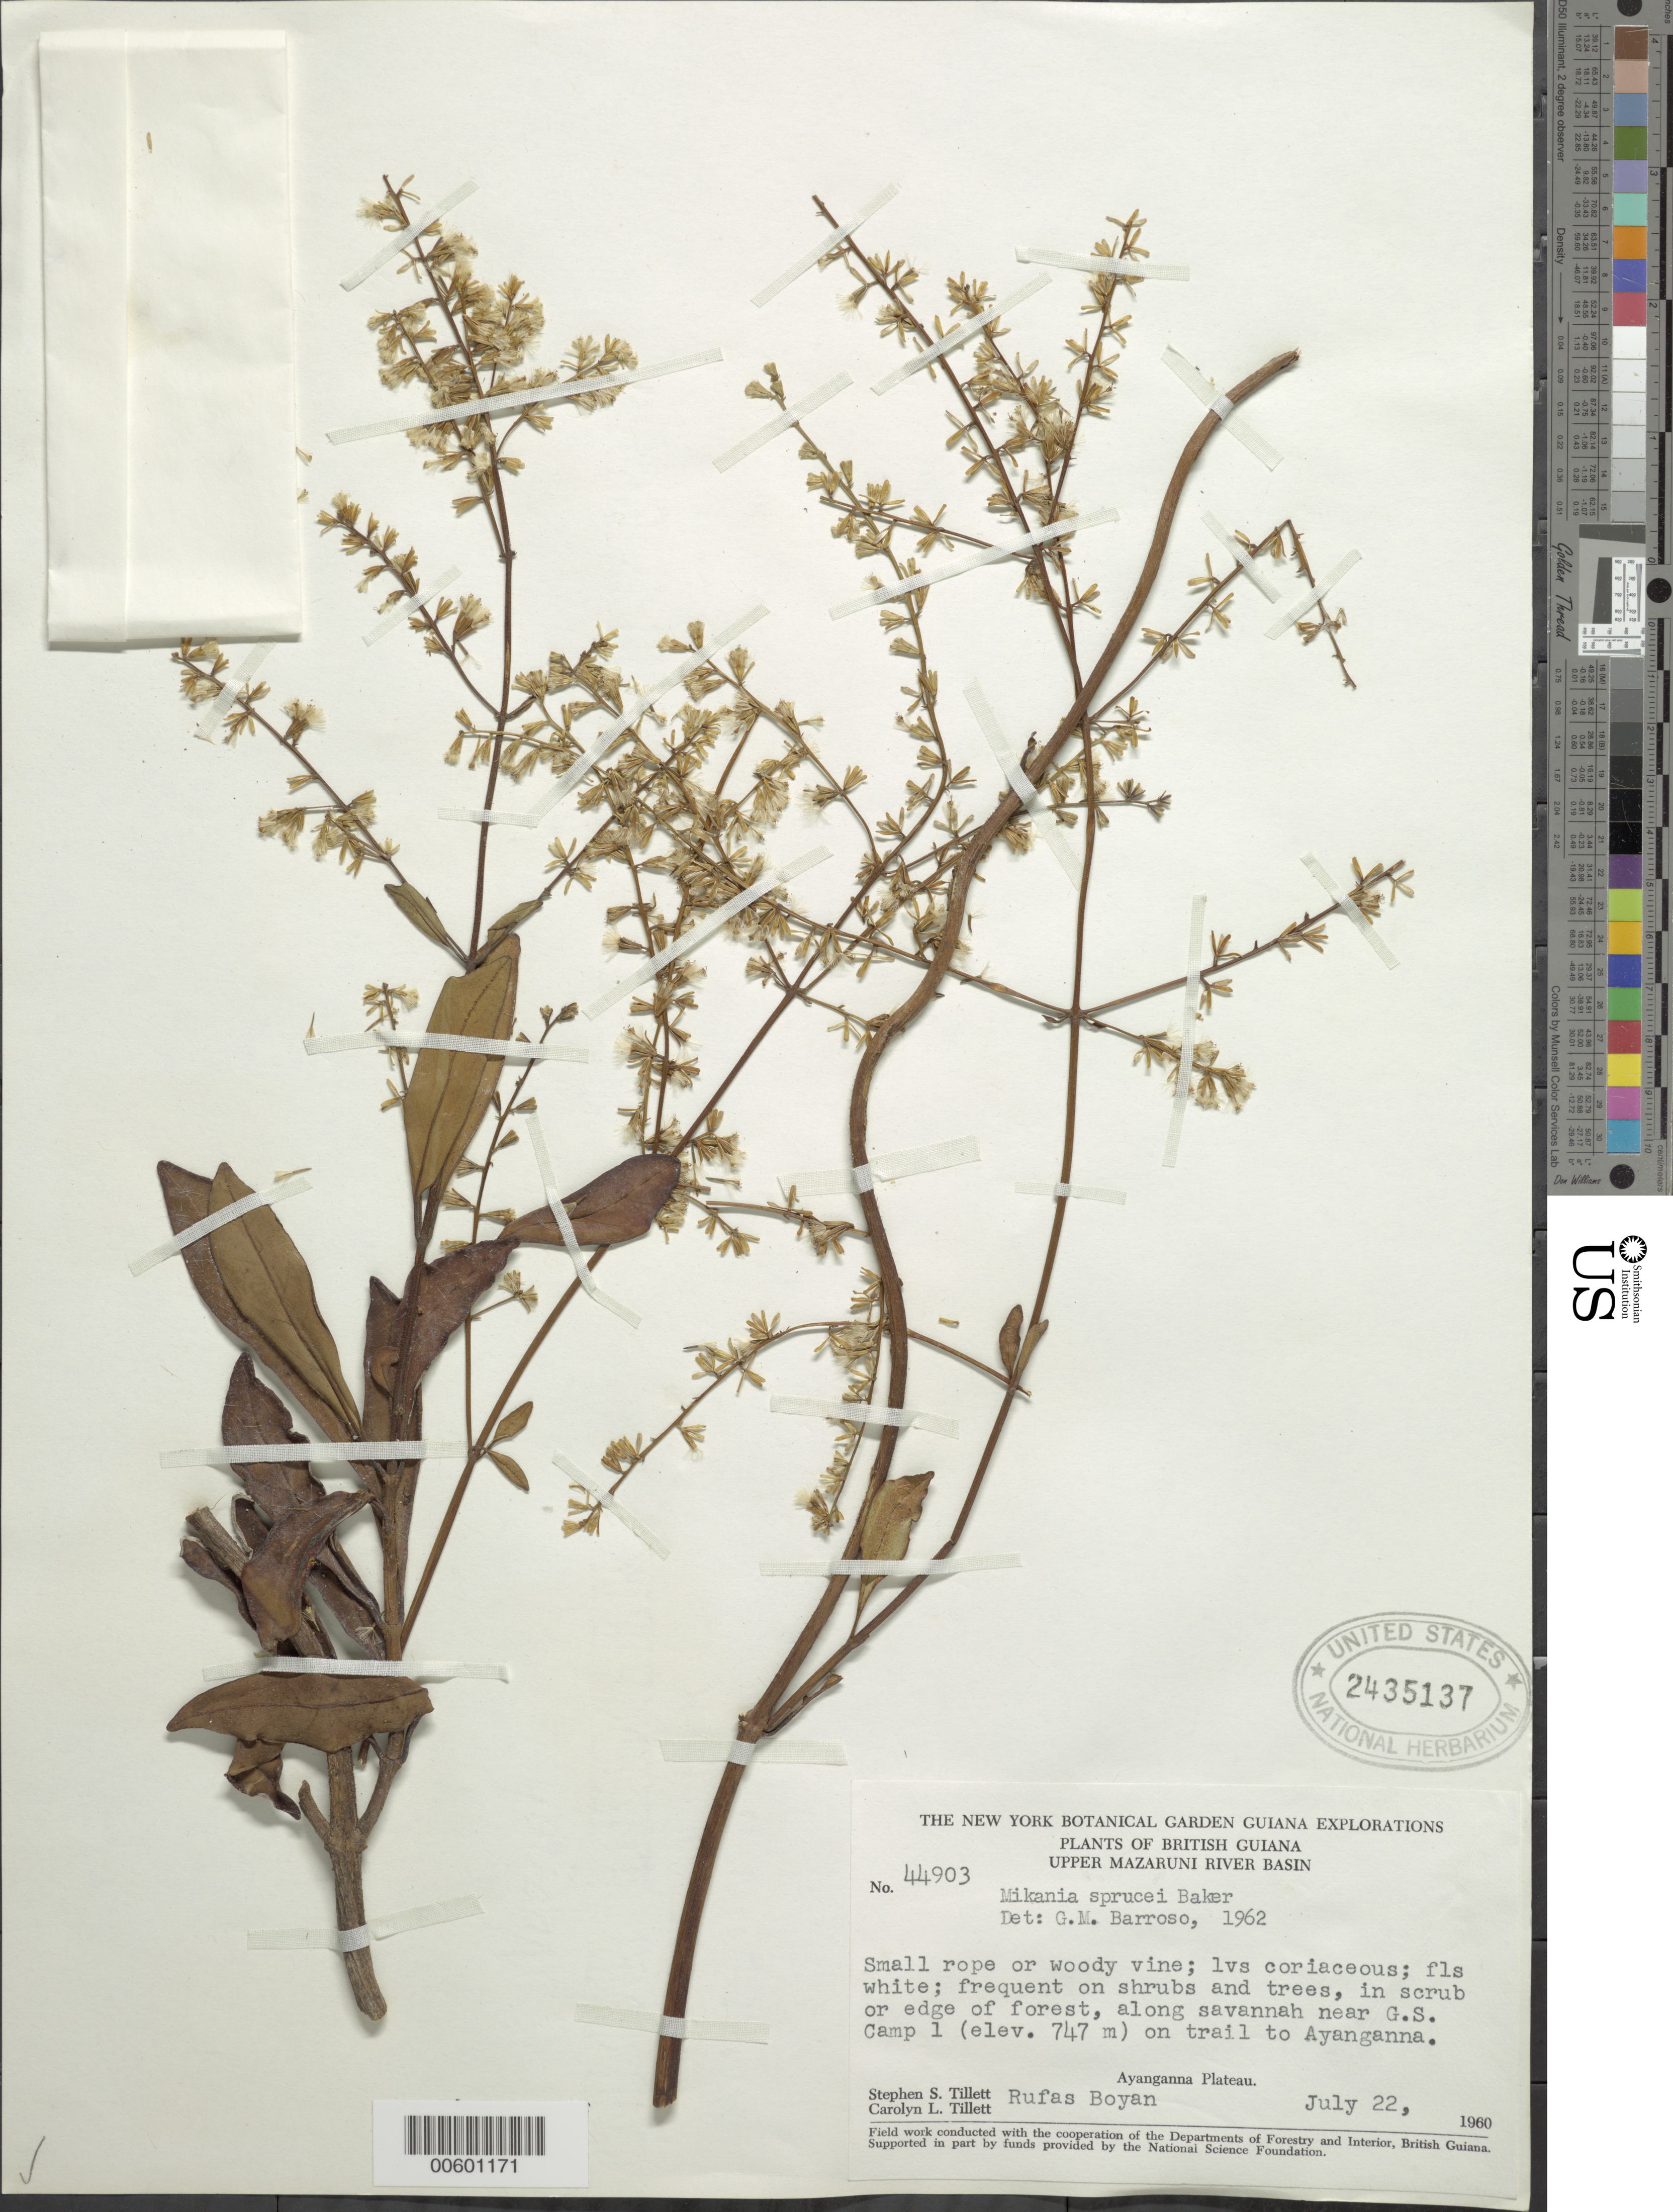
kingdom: Plantae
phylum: Tracheophyta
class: Magnoliopsida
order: Asterales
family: Asteraceae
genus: Mikania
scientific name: Mikania sprucei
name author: Baker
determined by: Pruski, J. F.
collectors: S. S. Tillett, C. L. Tillett & R. Boyan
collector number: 44903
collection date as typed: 22-Jul-60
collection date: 1960-07-22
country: Guyana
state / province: Cuyuni-Mazaruni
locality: Ayanganna Plateau; near G.S. Camp 1 on trail to Ayanganna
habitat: On shrubs and trees in scrub or edge of forest, along savanna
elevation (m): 747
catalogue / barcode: US 2435137